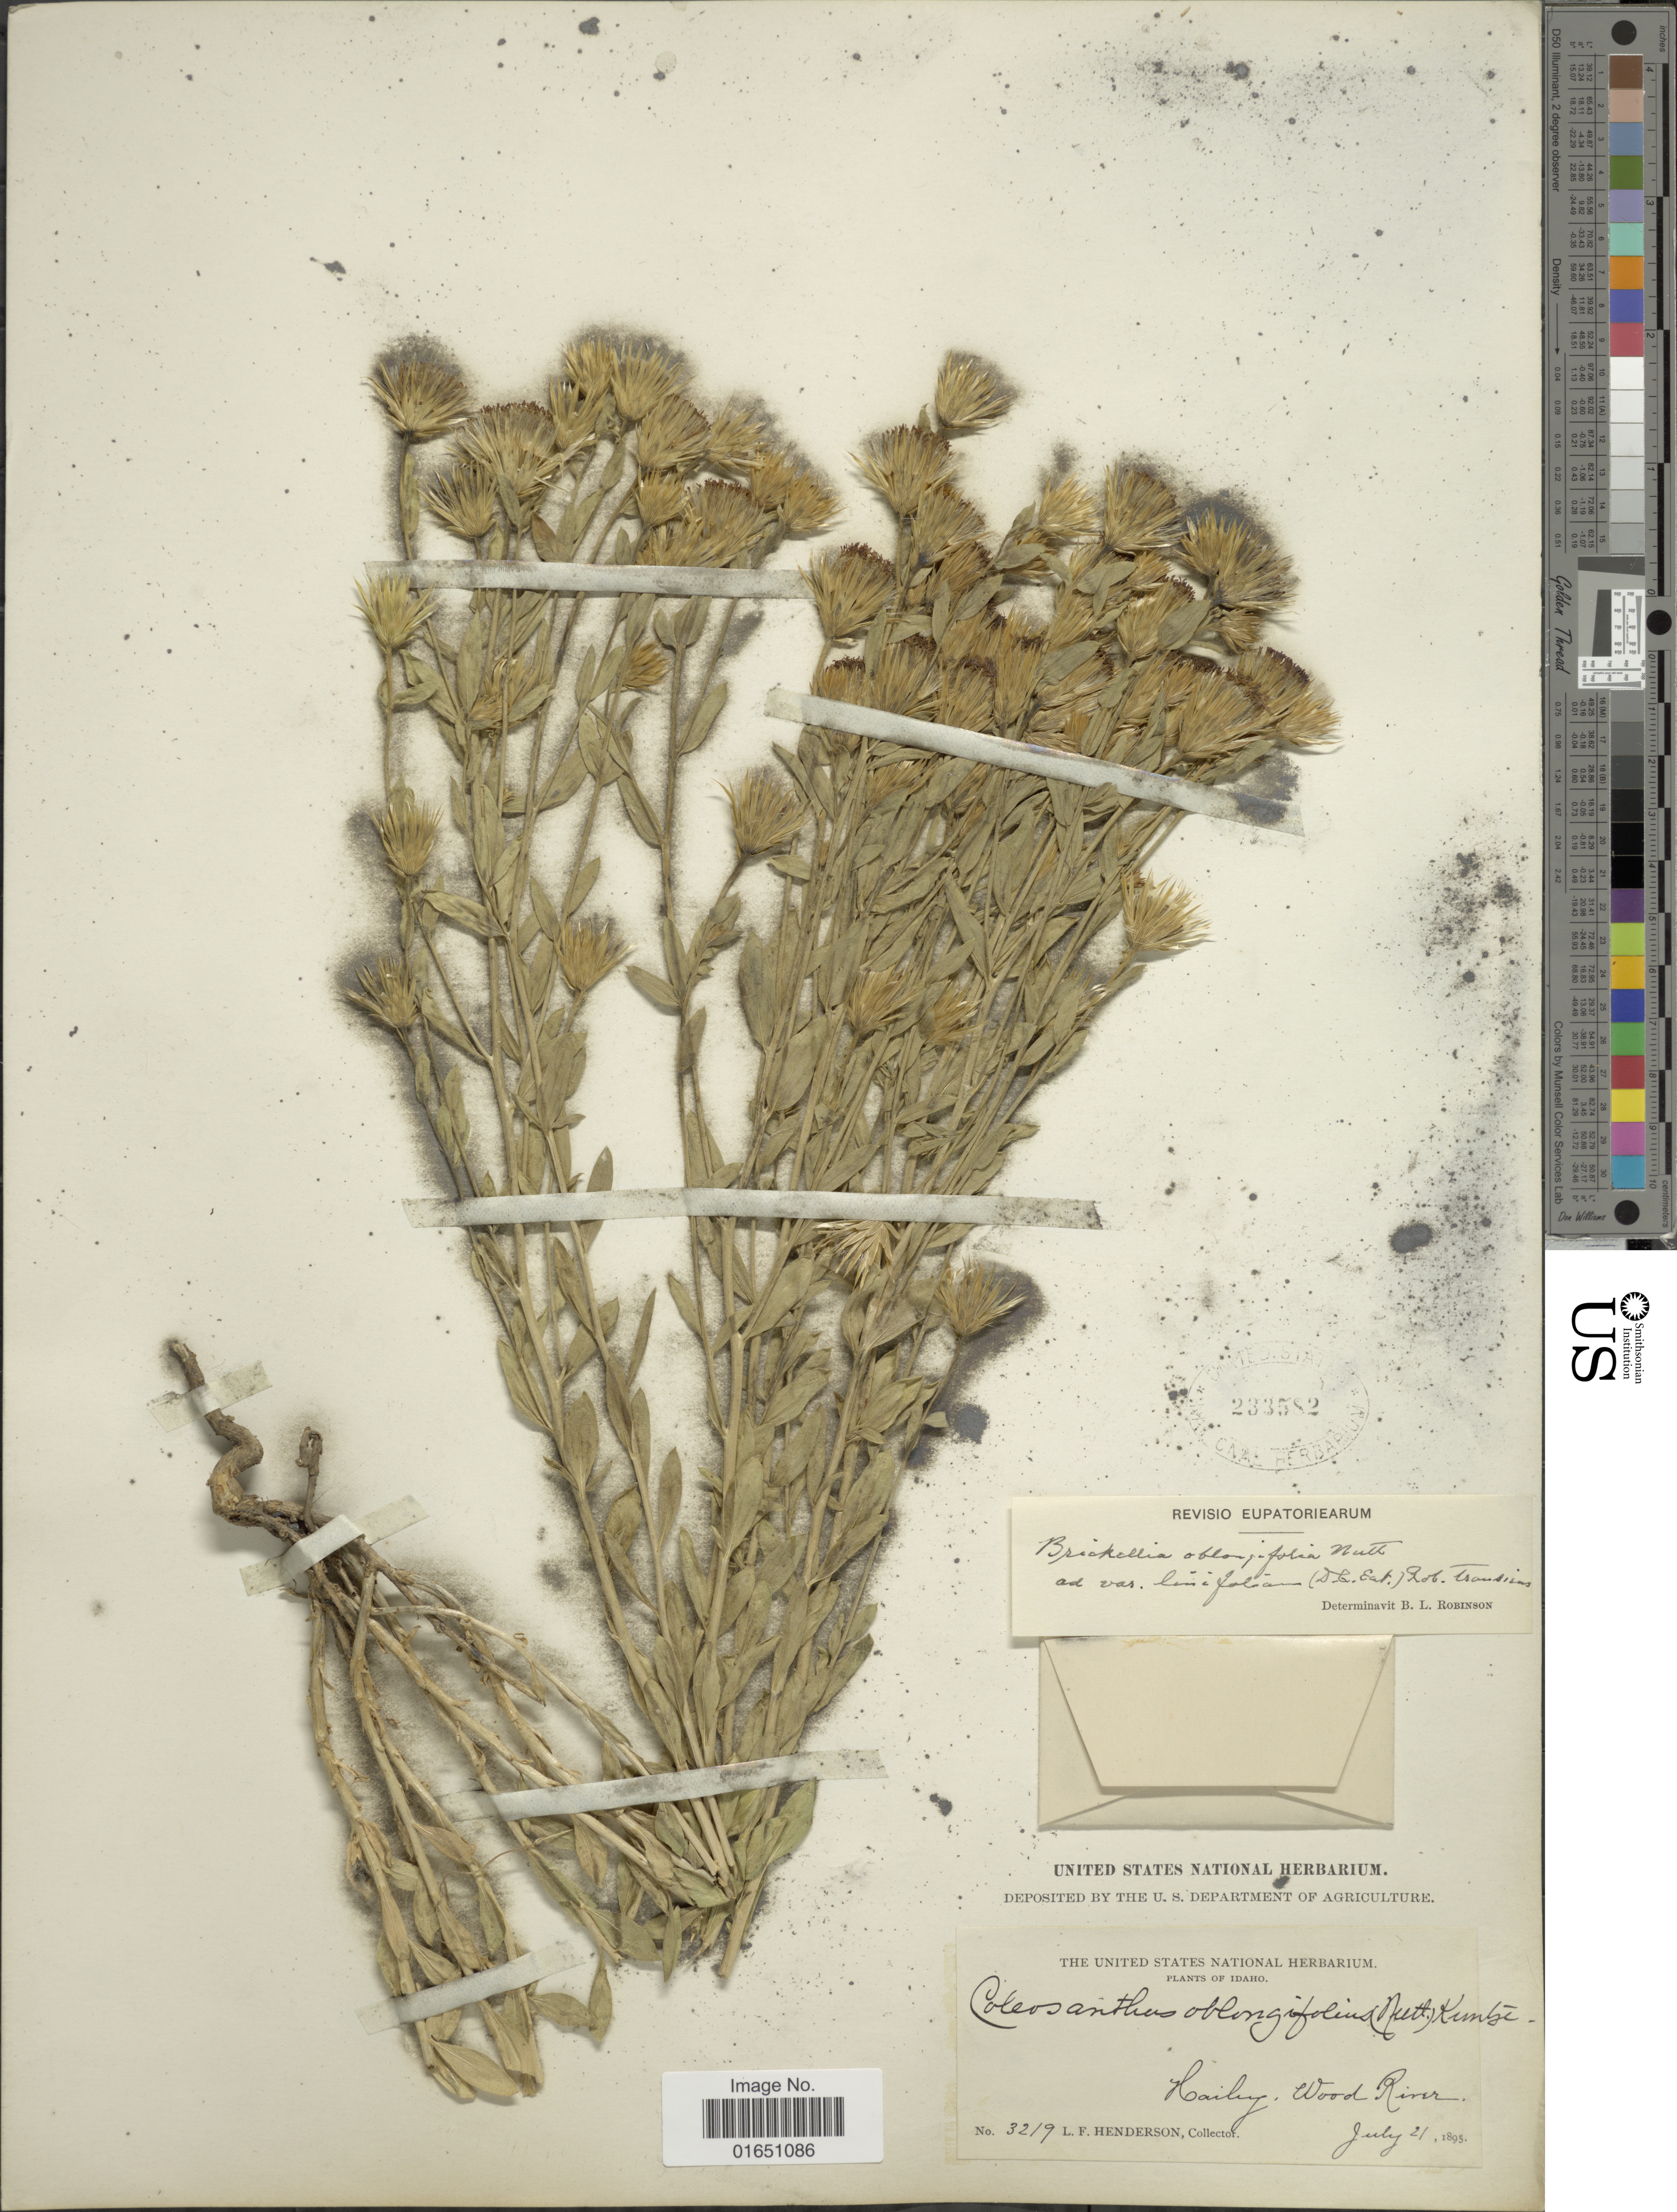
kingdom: Plantae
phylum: Tracheophyta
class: Magnoliopsida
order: Asterales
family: Asteraceae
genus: Brickellia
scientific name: Brickellia oblongifolia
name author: Nutt.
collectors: L. Henderson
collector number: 3219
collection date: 1895-07-21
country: United States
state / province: Idaho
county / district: Blaine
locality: Hailey, Wood River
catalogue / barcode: US 233582